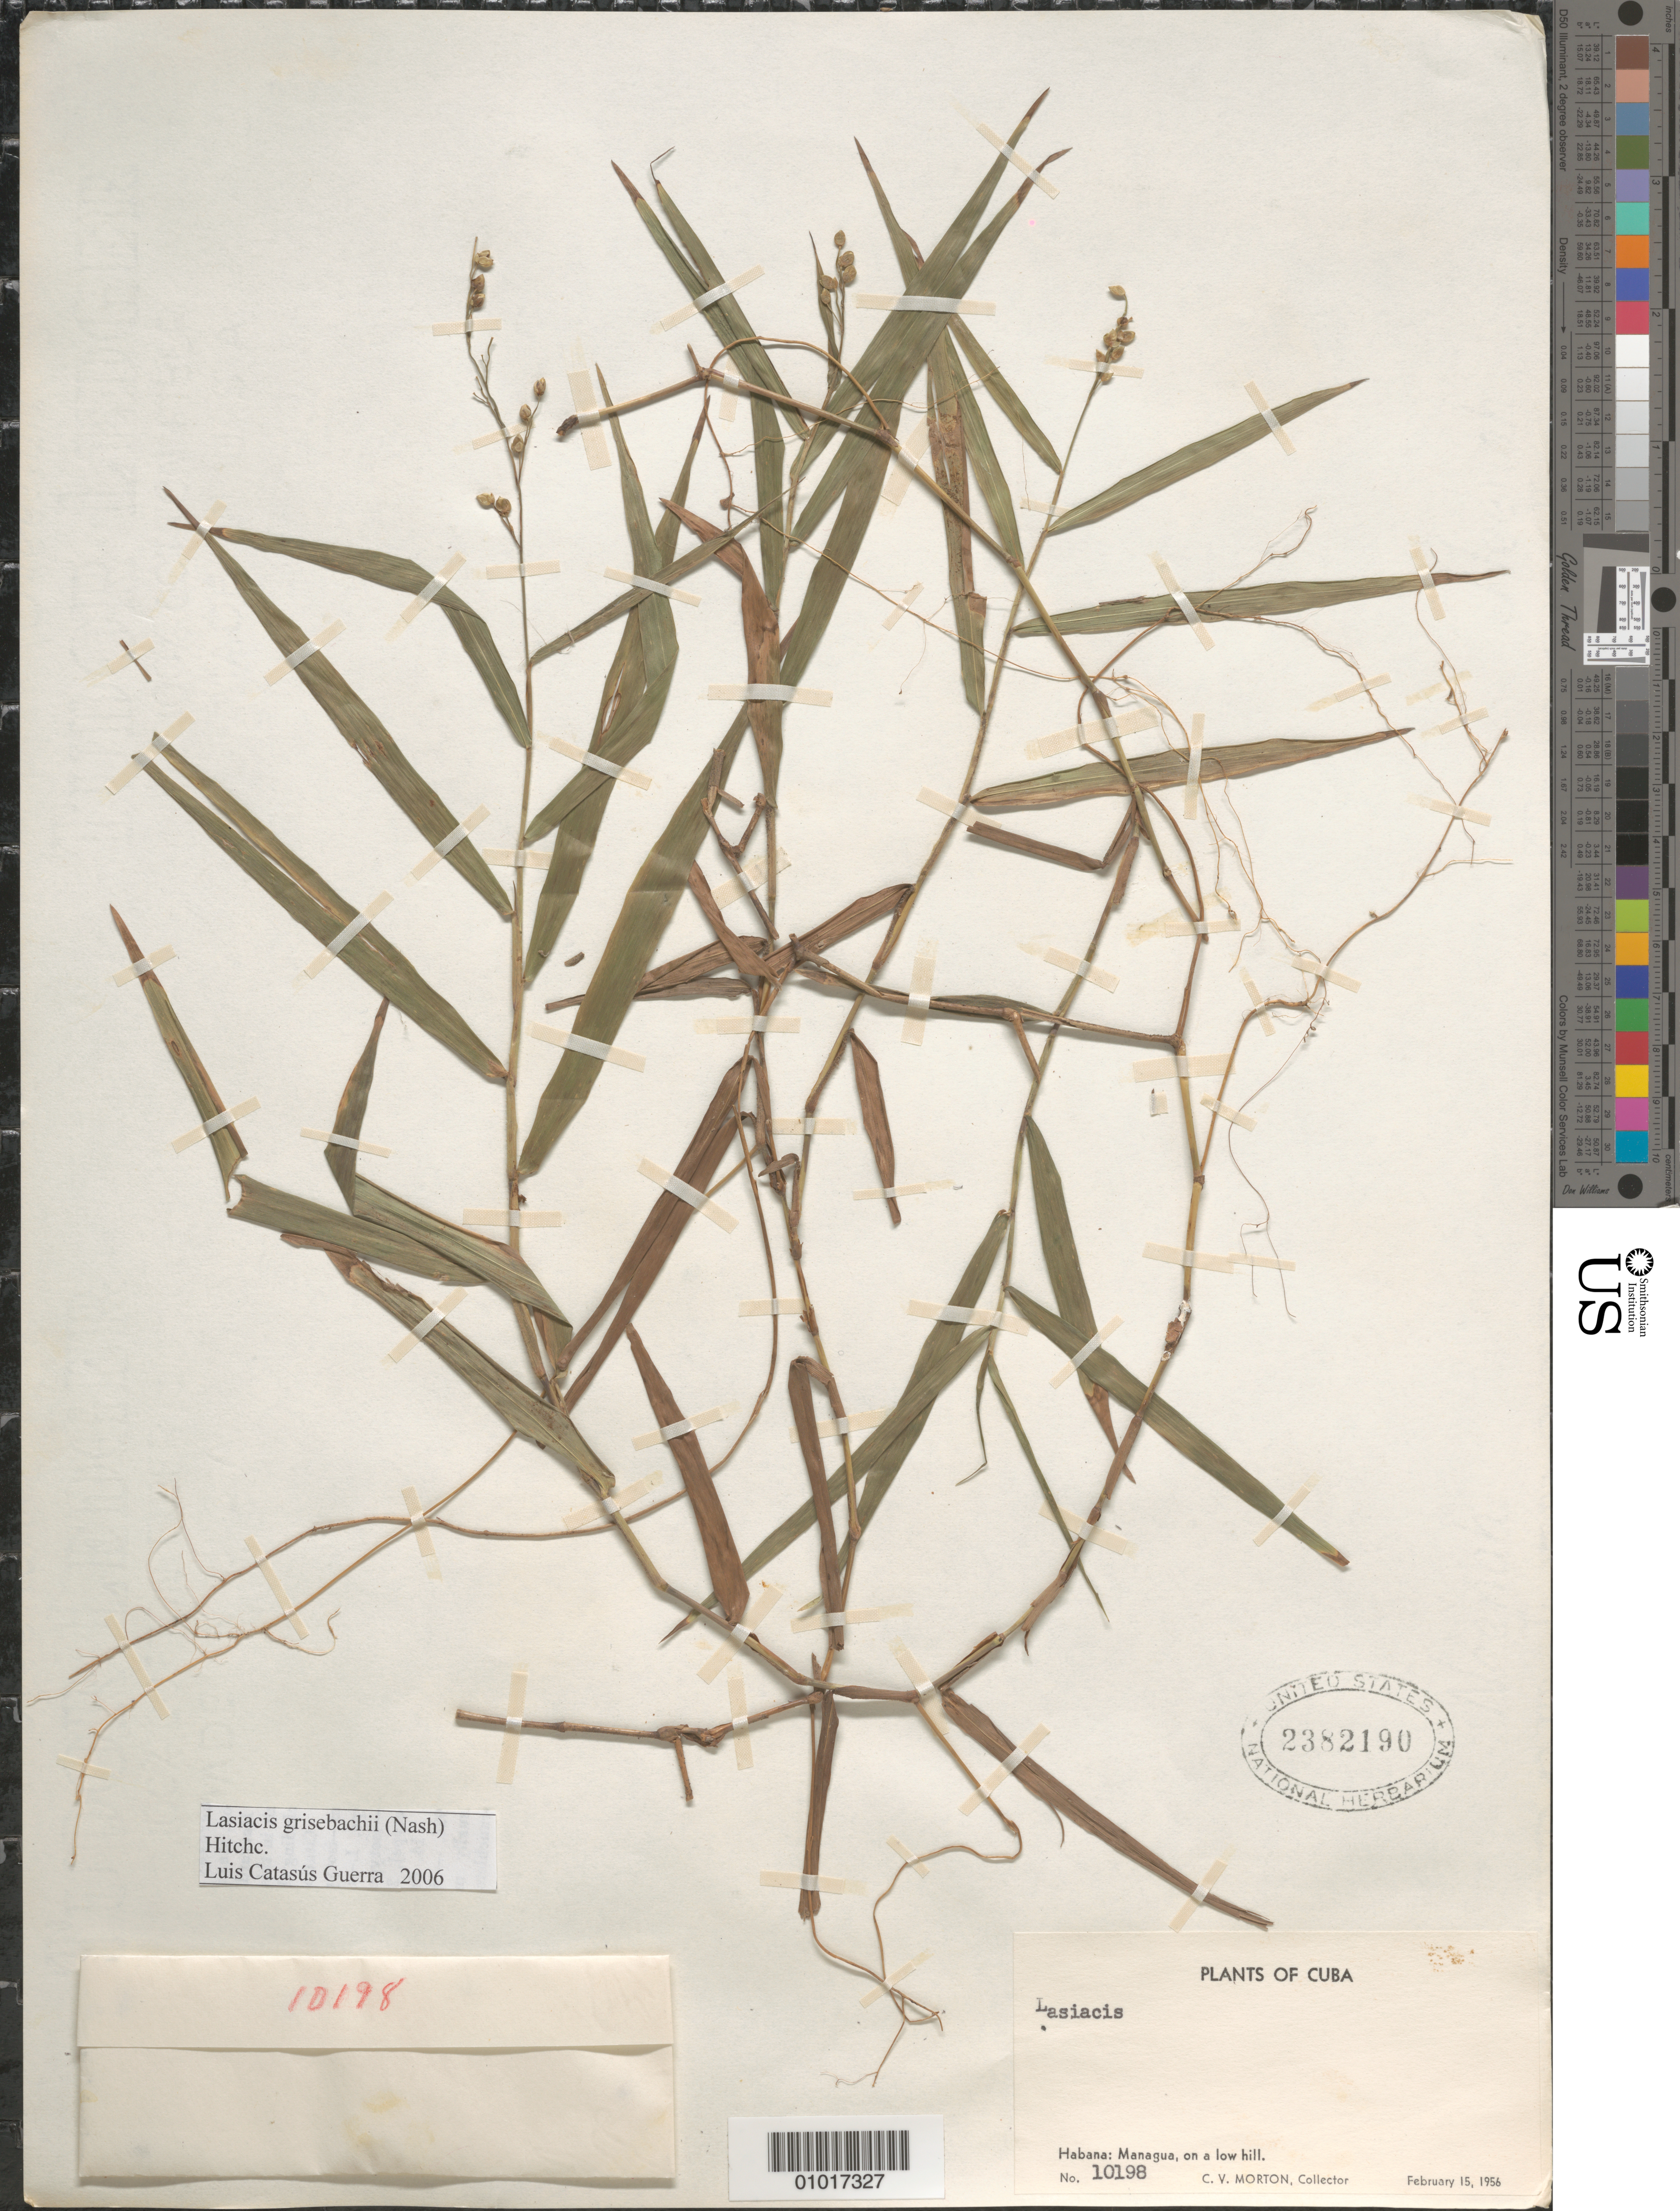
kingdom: Plantae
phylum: Tracheophyta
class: Liliopsida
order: Poales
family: Poaceae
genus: Lasiacis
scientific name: Lasiacis grisebachii var. grisebachii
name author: (Nash) Hitchc.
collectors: C. V. Morton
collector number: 10198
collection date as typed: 15 Feb 1956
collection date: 1956-02-15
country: Cuba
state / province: La Habana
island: Cuba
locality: Habana: Managua, on a low hill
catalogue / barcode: US 2382190